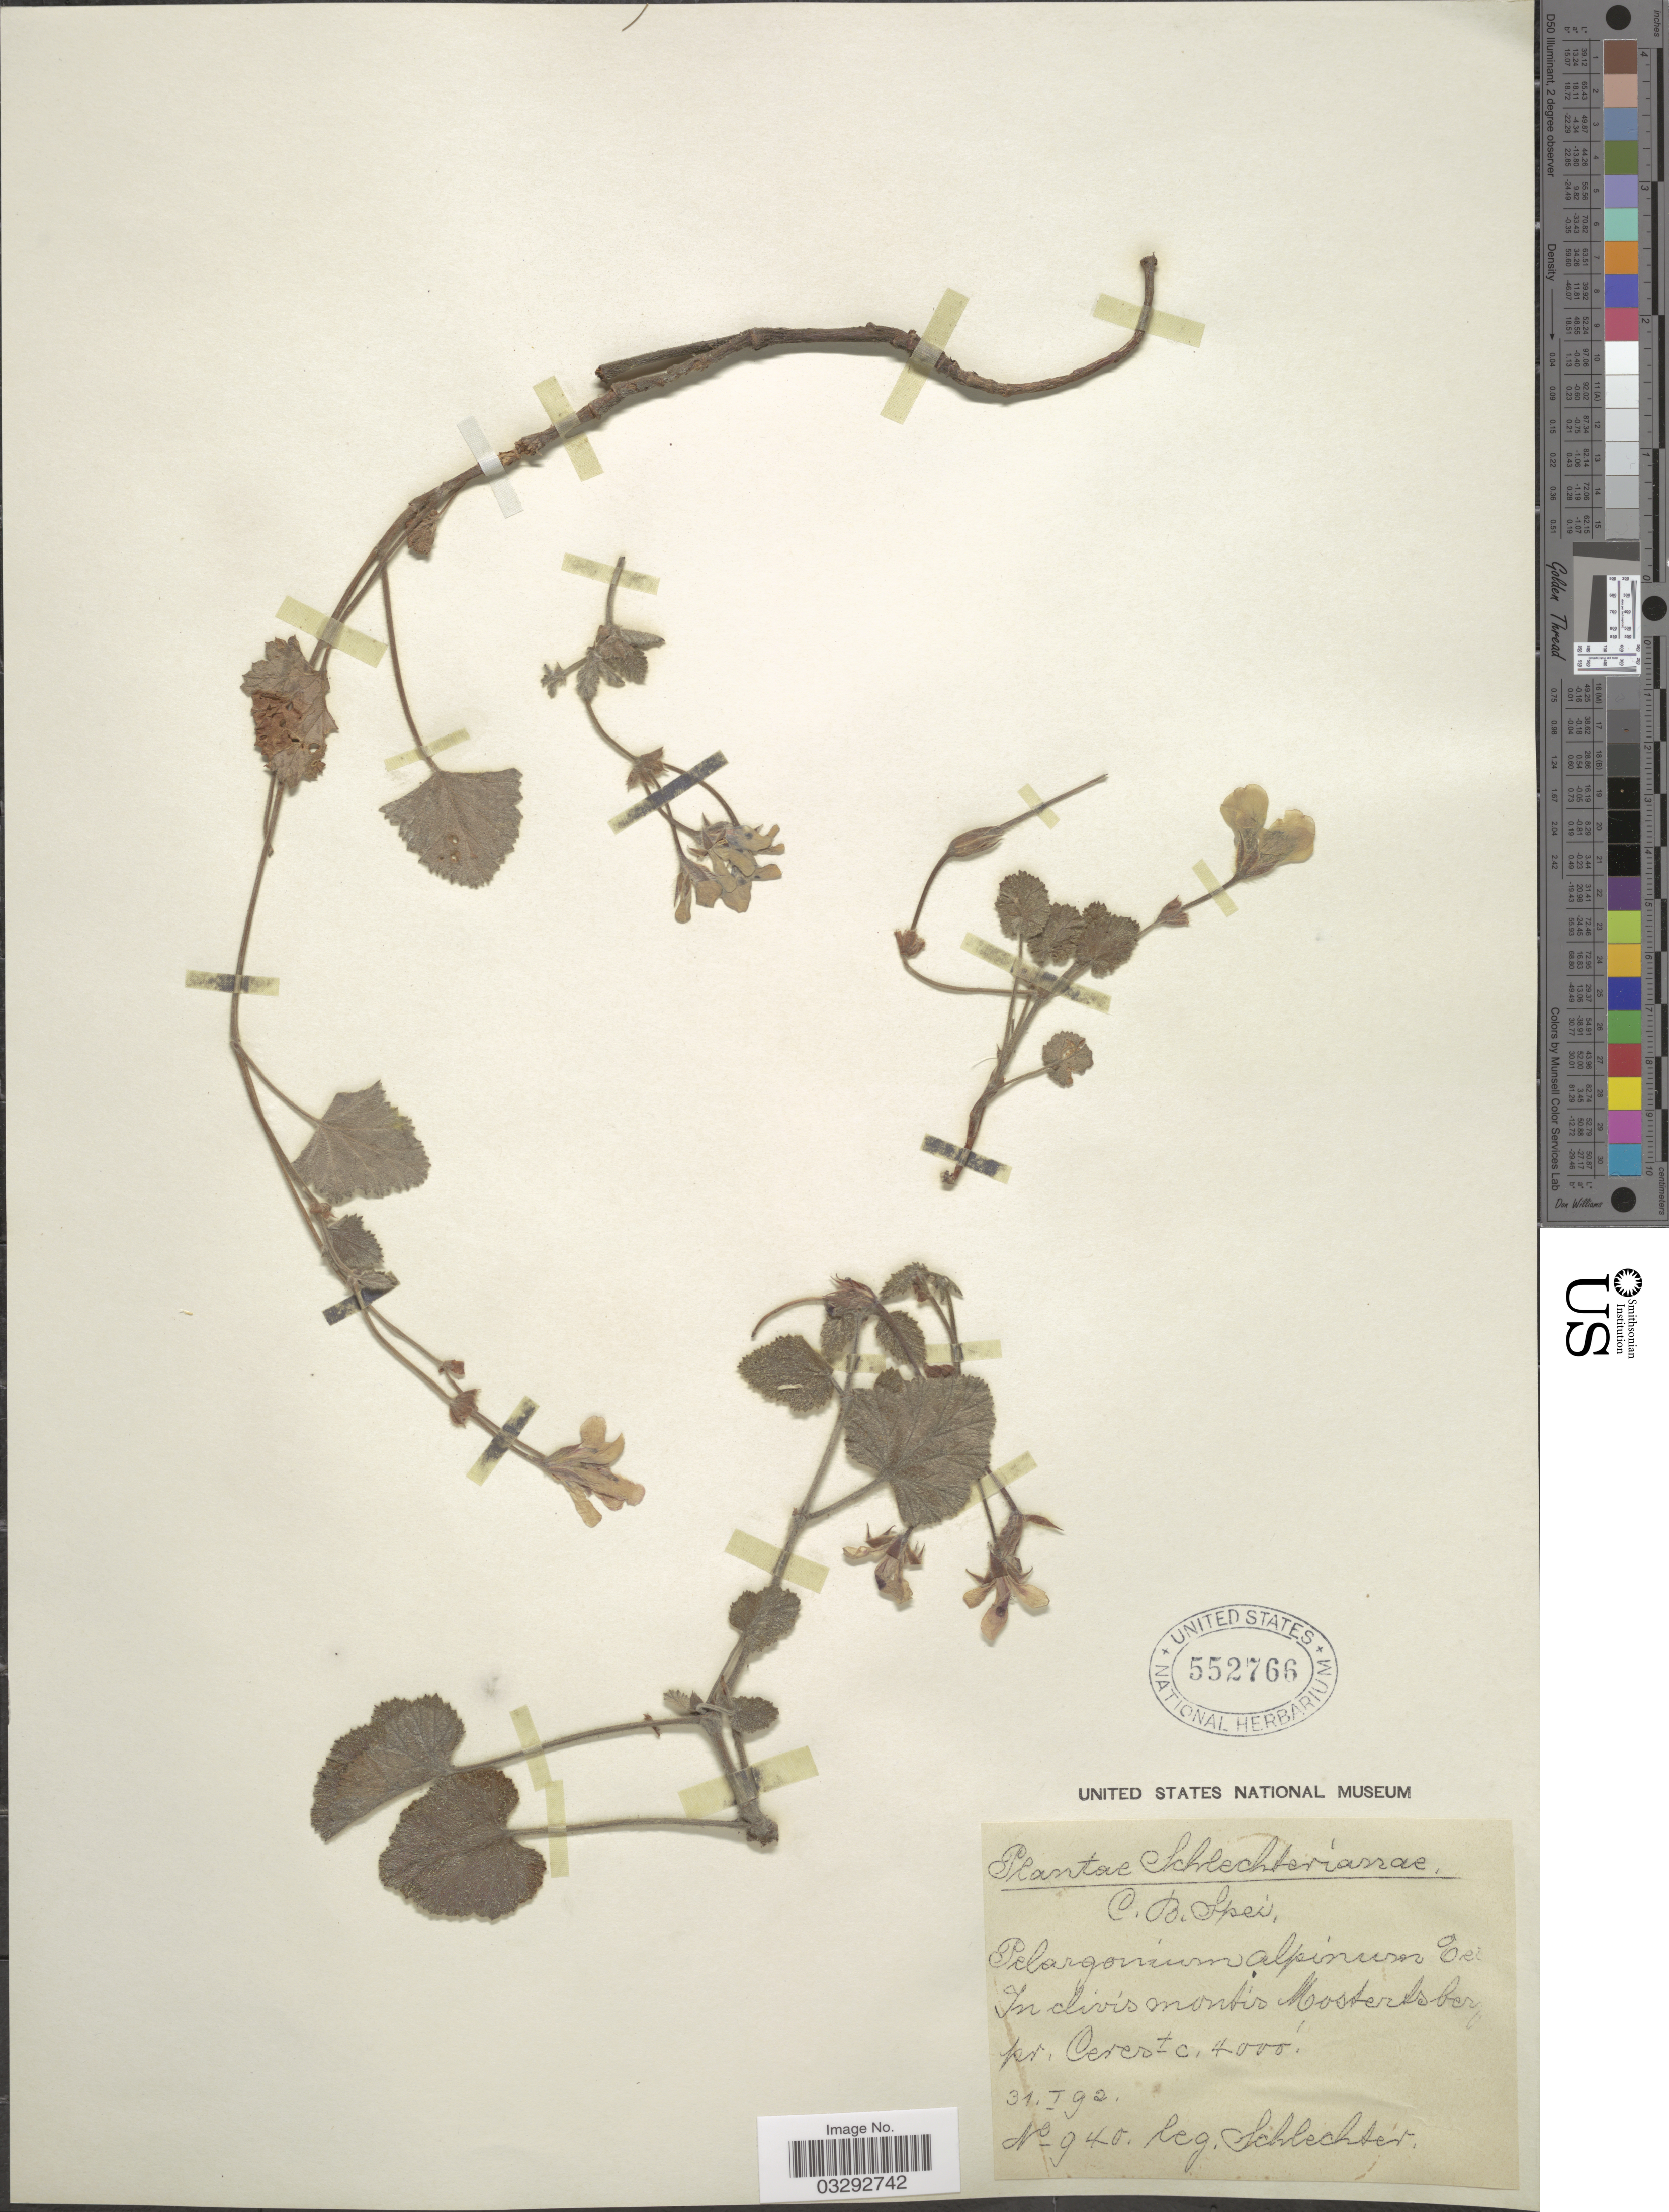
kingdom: Plantae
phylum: Tracheophyta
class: Magnoliopsida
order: Geraniales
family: Geraniaceae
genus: Pelargonium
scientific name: Pelargonium alpinum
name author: Eckl. & Zeyh.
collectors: Schlechter, --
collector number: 940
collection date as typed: Transcribed d/m/y: 31/1/92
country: South Africa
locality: C.B. Spei. In clivis montis Mostertsberg pr. Ceres.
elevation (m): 1219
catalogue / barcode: US 552766